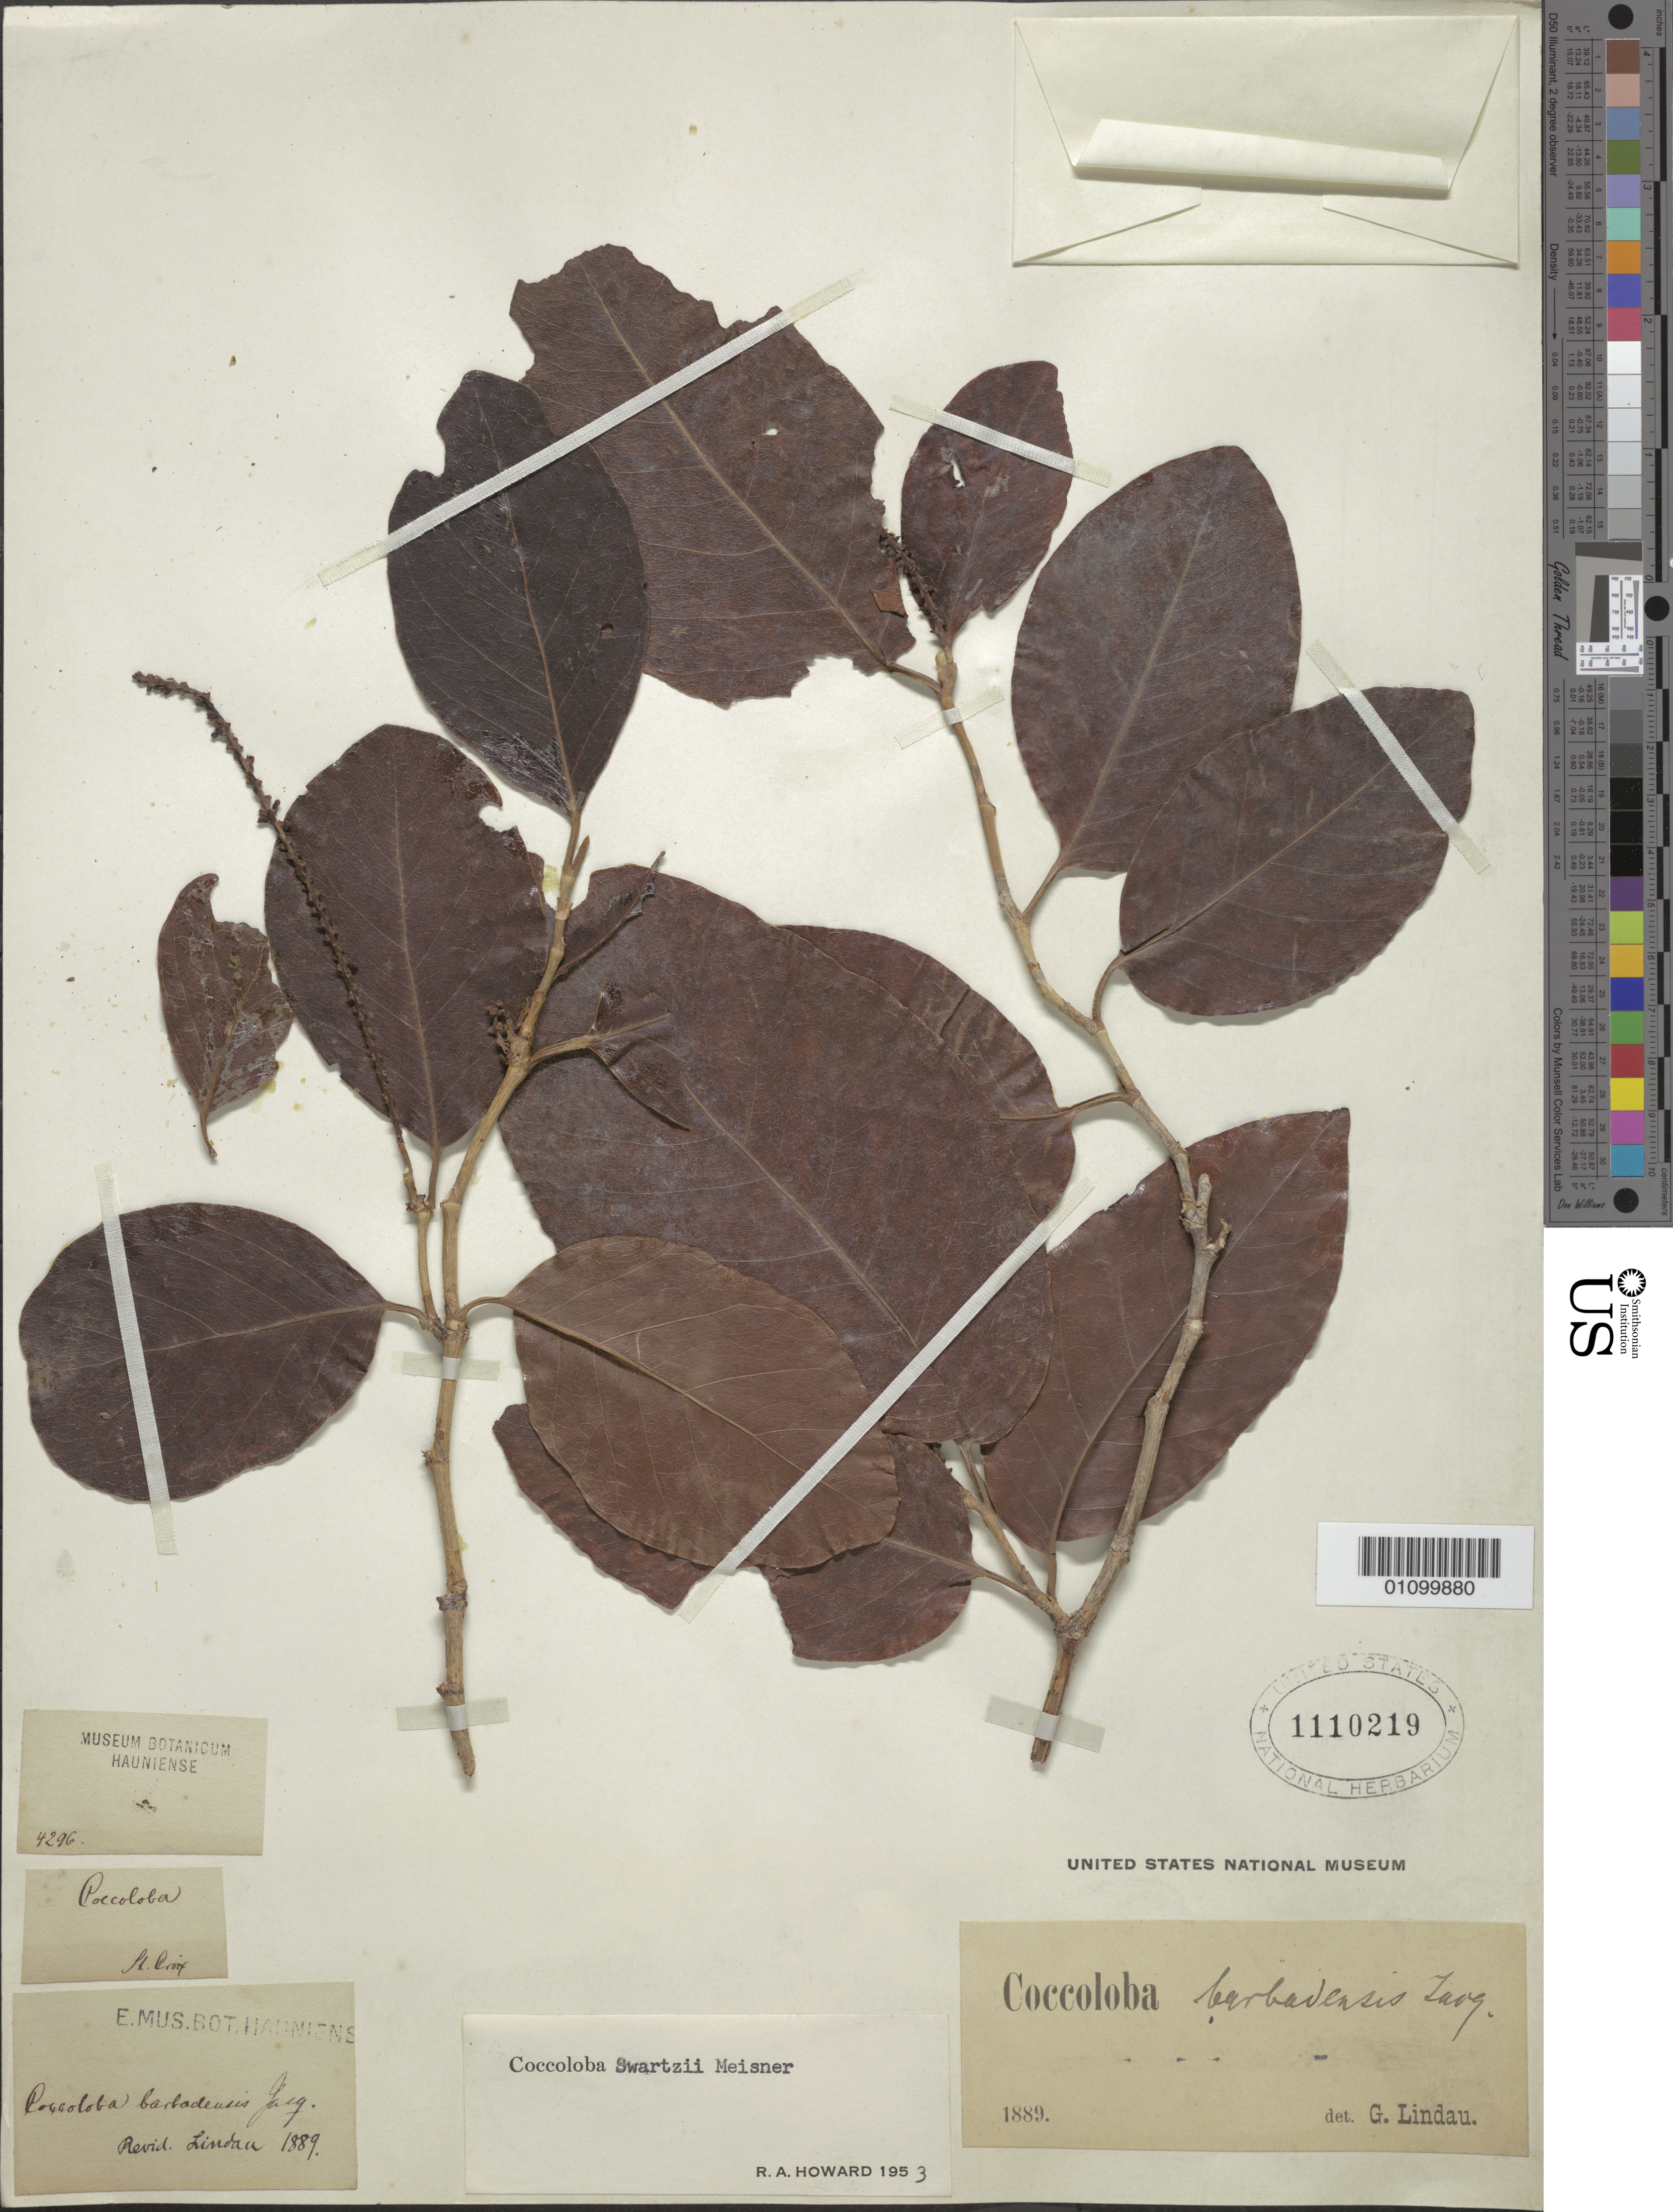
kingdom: Plantae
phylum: Tracheophyta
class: Magnoliopsida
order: Caryophyllales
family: Polygonaceae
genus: Coccoloba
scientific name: Coccoloba swartzii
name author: Meisn.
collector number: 4296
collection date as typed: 1889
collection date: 1889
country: U.S. Virgin Islands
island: St. Croix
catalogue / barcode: US 1110219